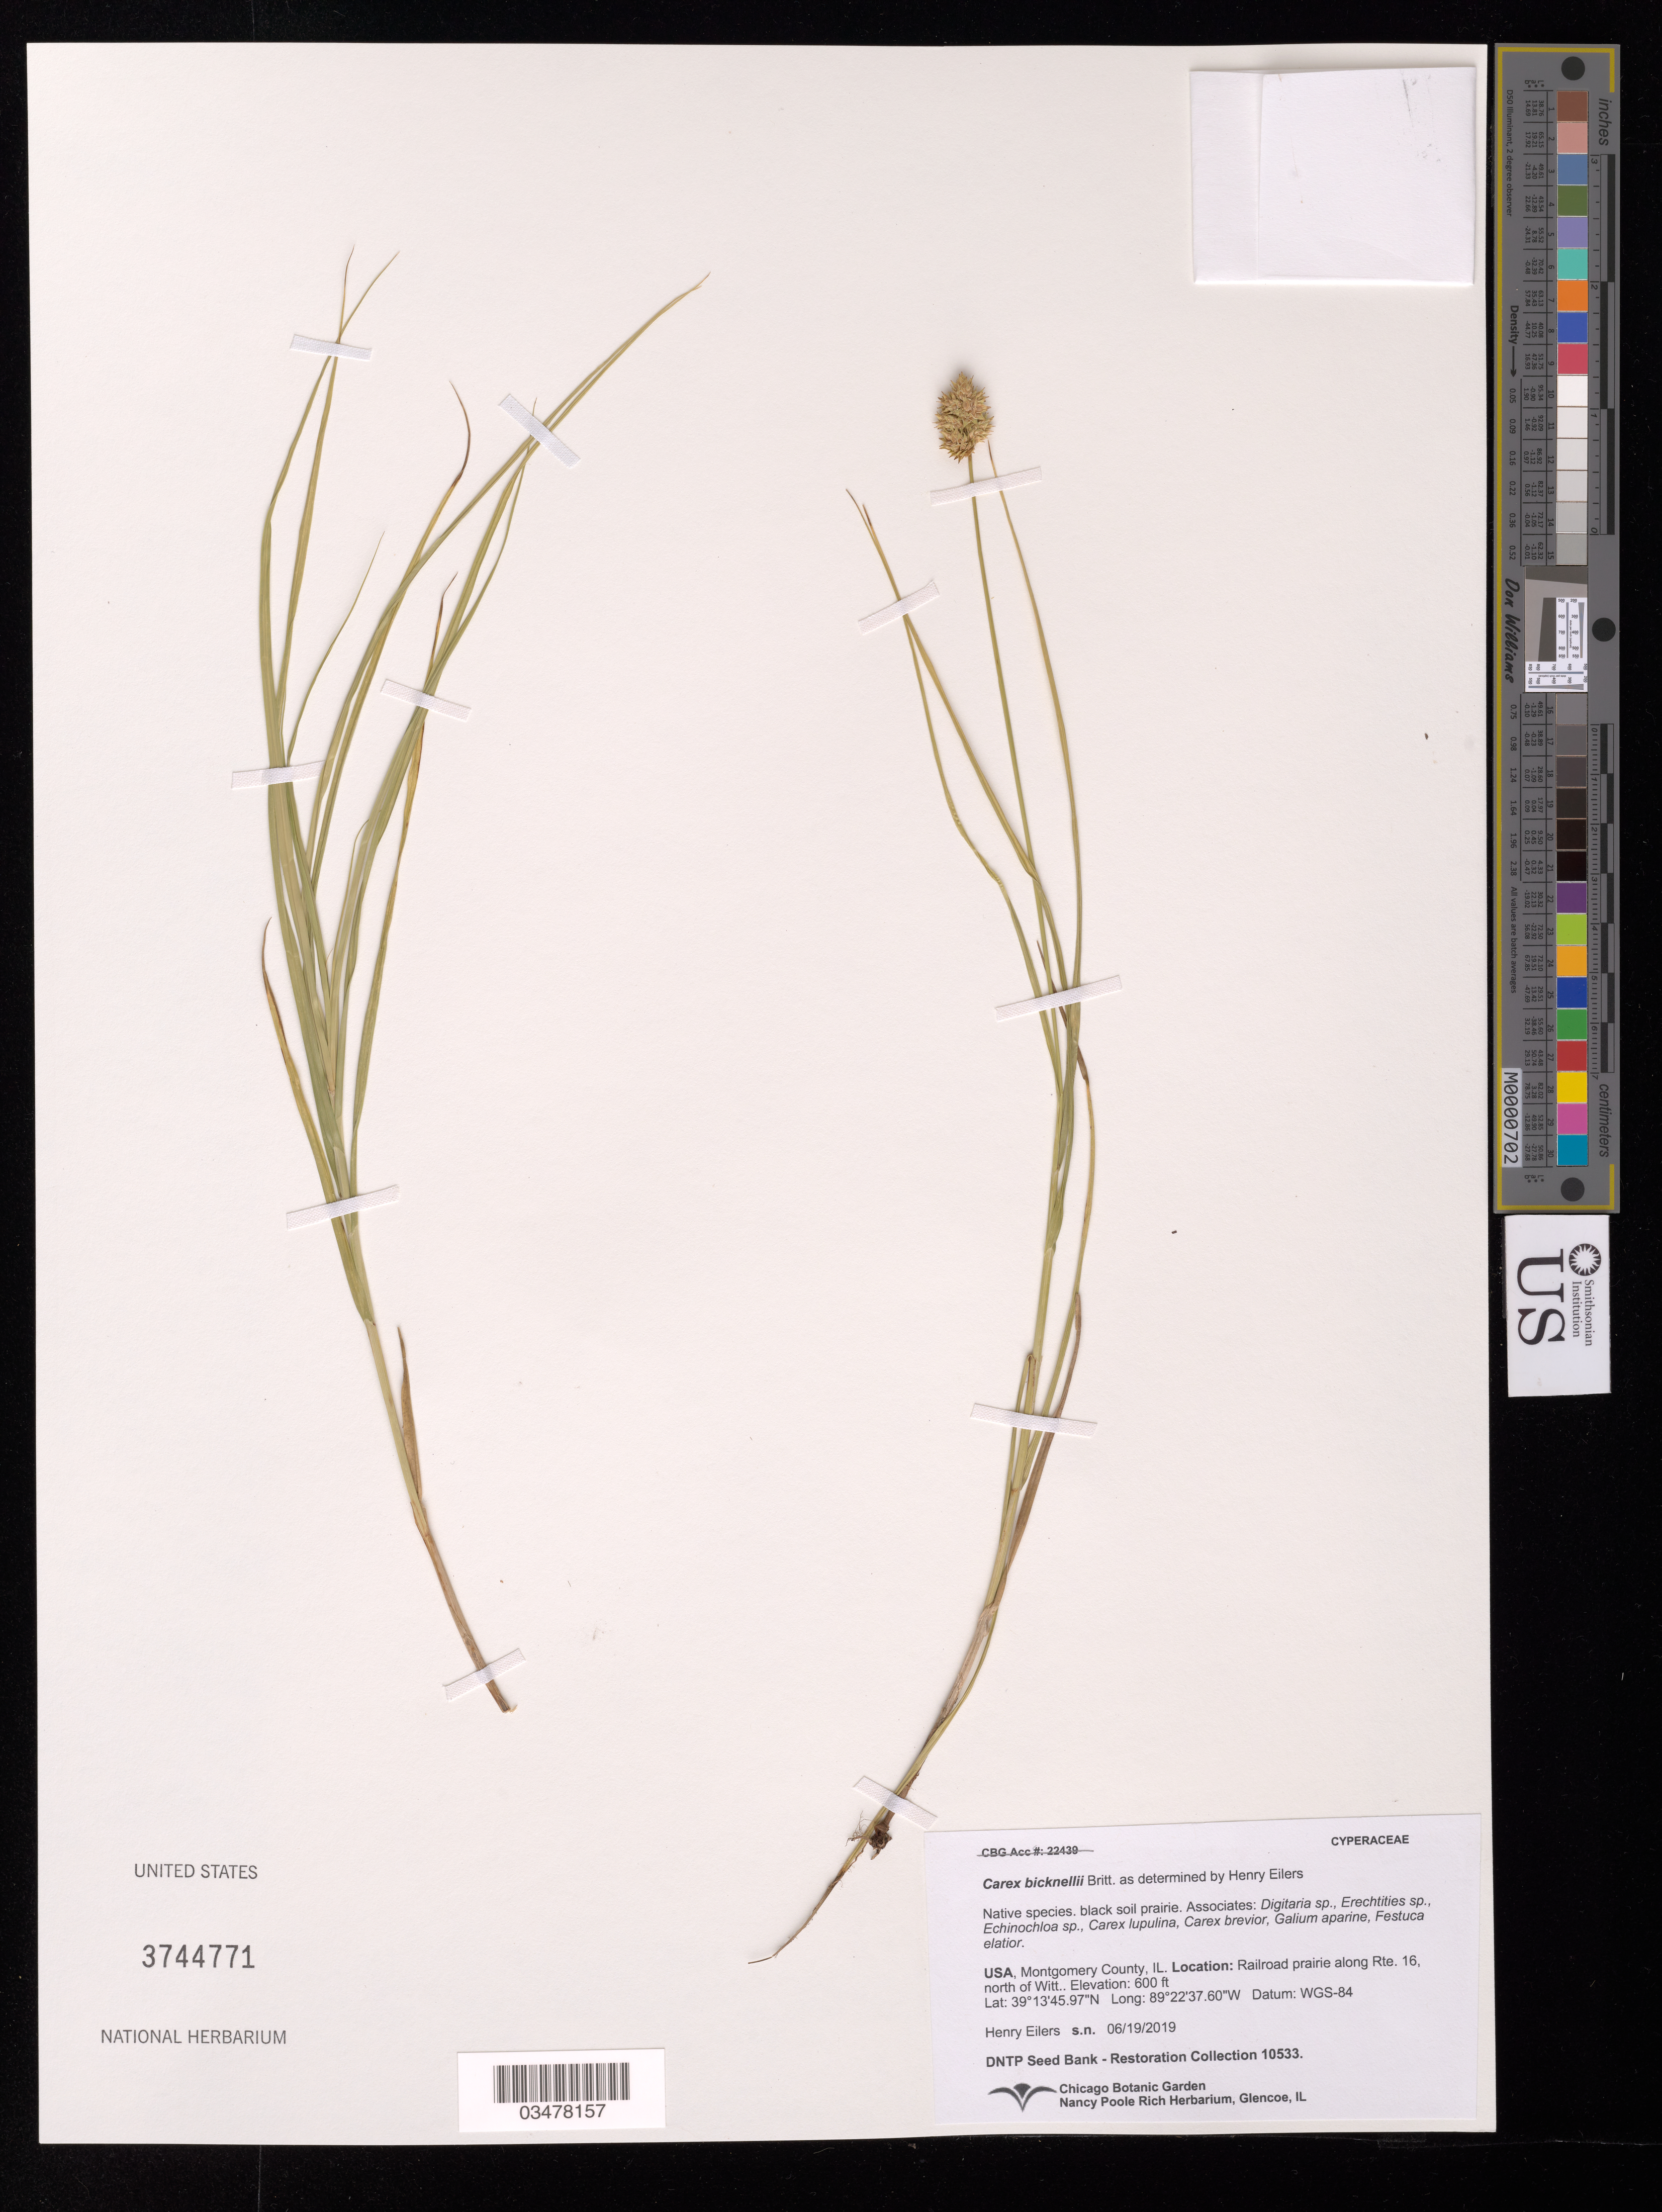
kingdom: Plantae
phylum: Tracheophyta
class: Liliopsida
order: Poales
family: Cyperaceae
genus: Carex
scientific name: Carex bicknellii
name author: Britton & A. Br.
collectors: H. Eilers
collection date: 2019-06-19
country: United States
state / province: Illinois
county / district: Montgomery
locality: Railroad prairie along Rte 16, north of witt.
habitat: Black soil prairie. With Digitaria sp., Carex brevior, Galium aparine, Festuca elatior, etc.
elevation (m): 183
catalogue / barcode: US 3744771